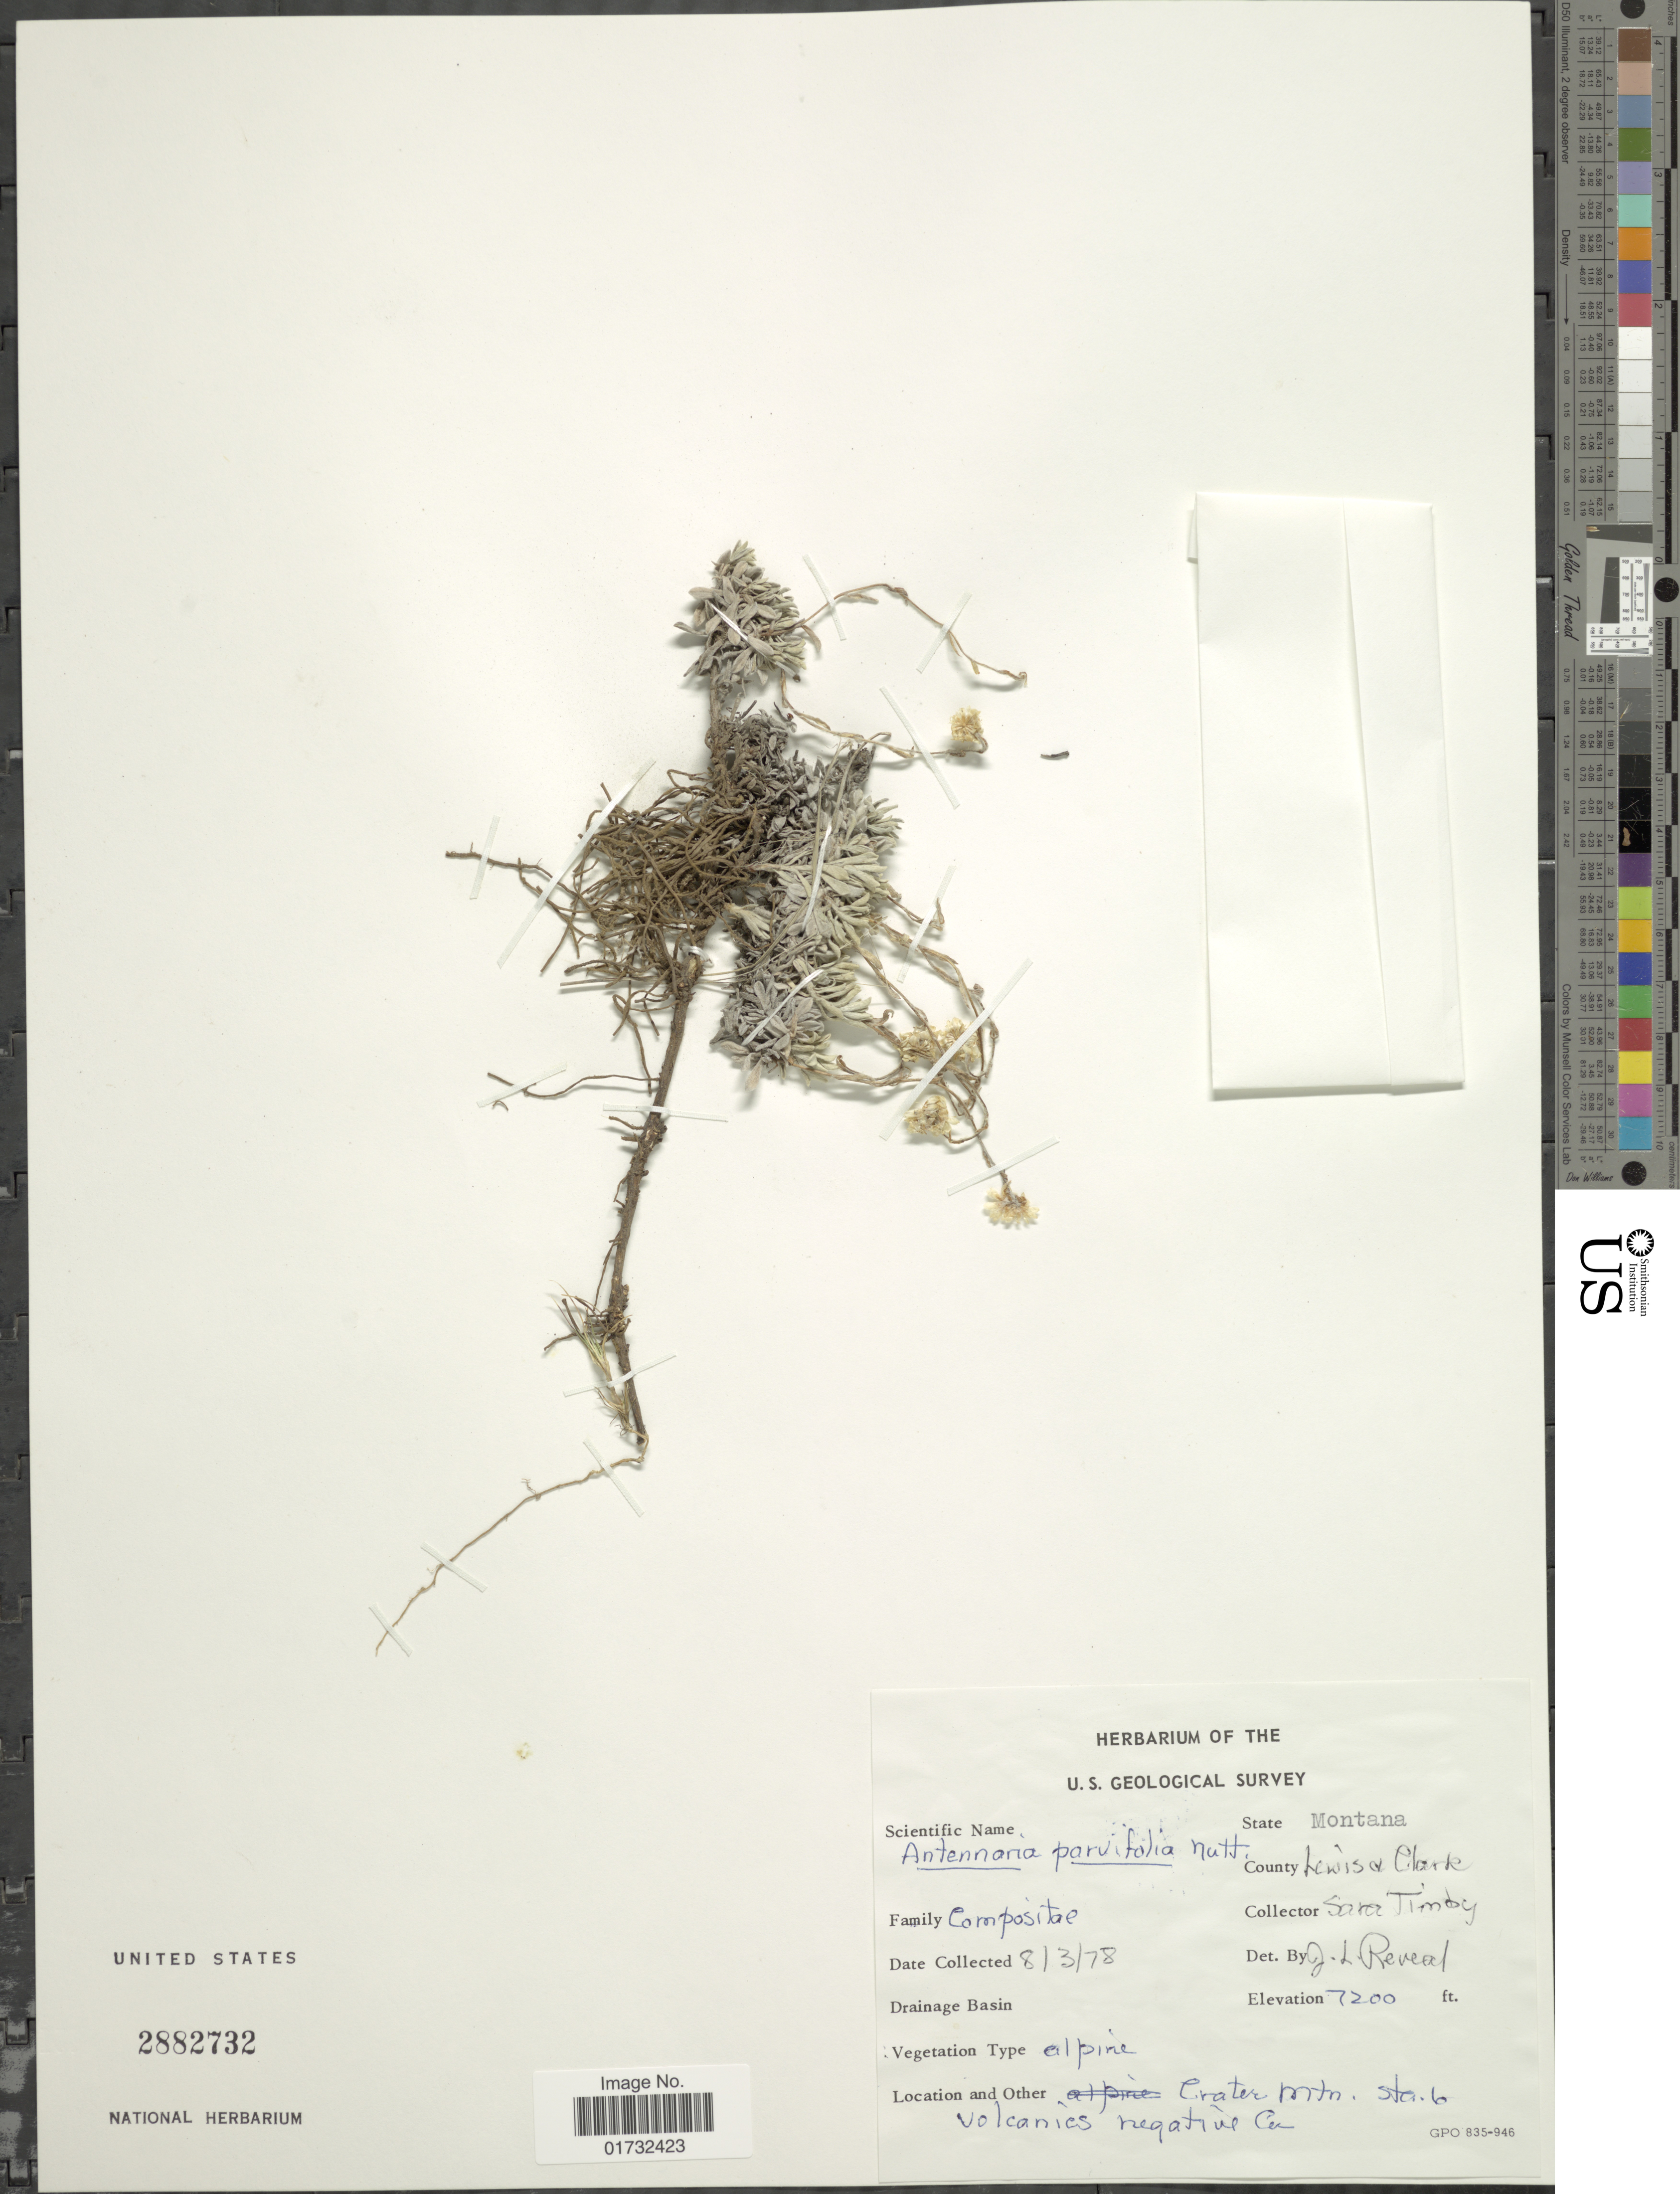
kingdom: Plantae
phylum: Tracheophyta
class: Magnoliopsida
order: Asterales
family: Asteraceae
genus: Antennaria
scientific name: Antennaria parvifolia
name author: Nutt.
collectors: S. Timby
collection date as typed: Transcribed d/m/y: 3/8/78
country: United States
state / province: Montana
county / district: Lewis And Clark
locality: Crater Mtn. Sta. 6 Volcanies Negative Ca.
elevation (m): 2195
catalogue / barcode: US 2882732